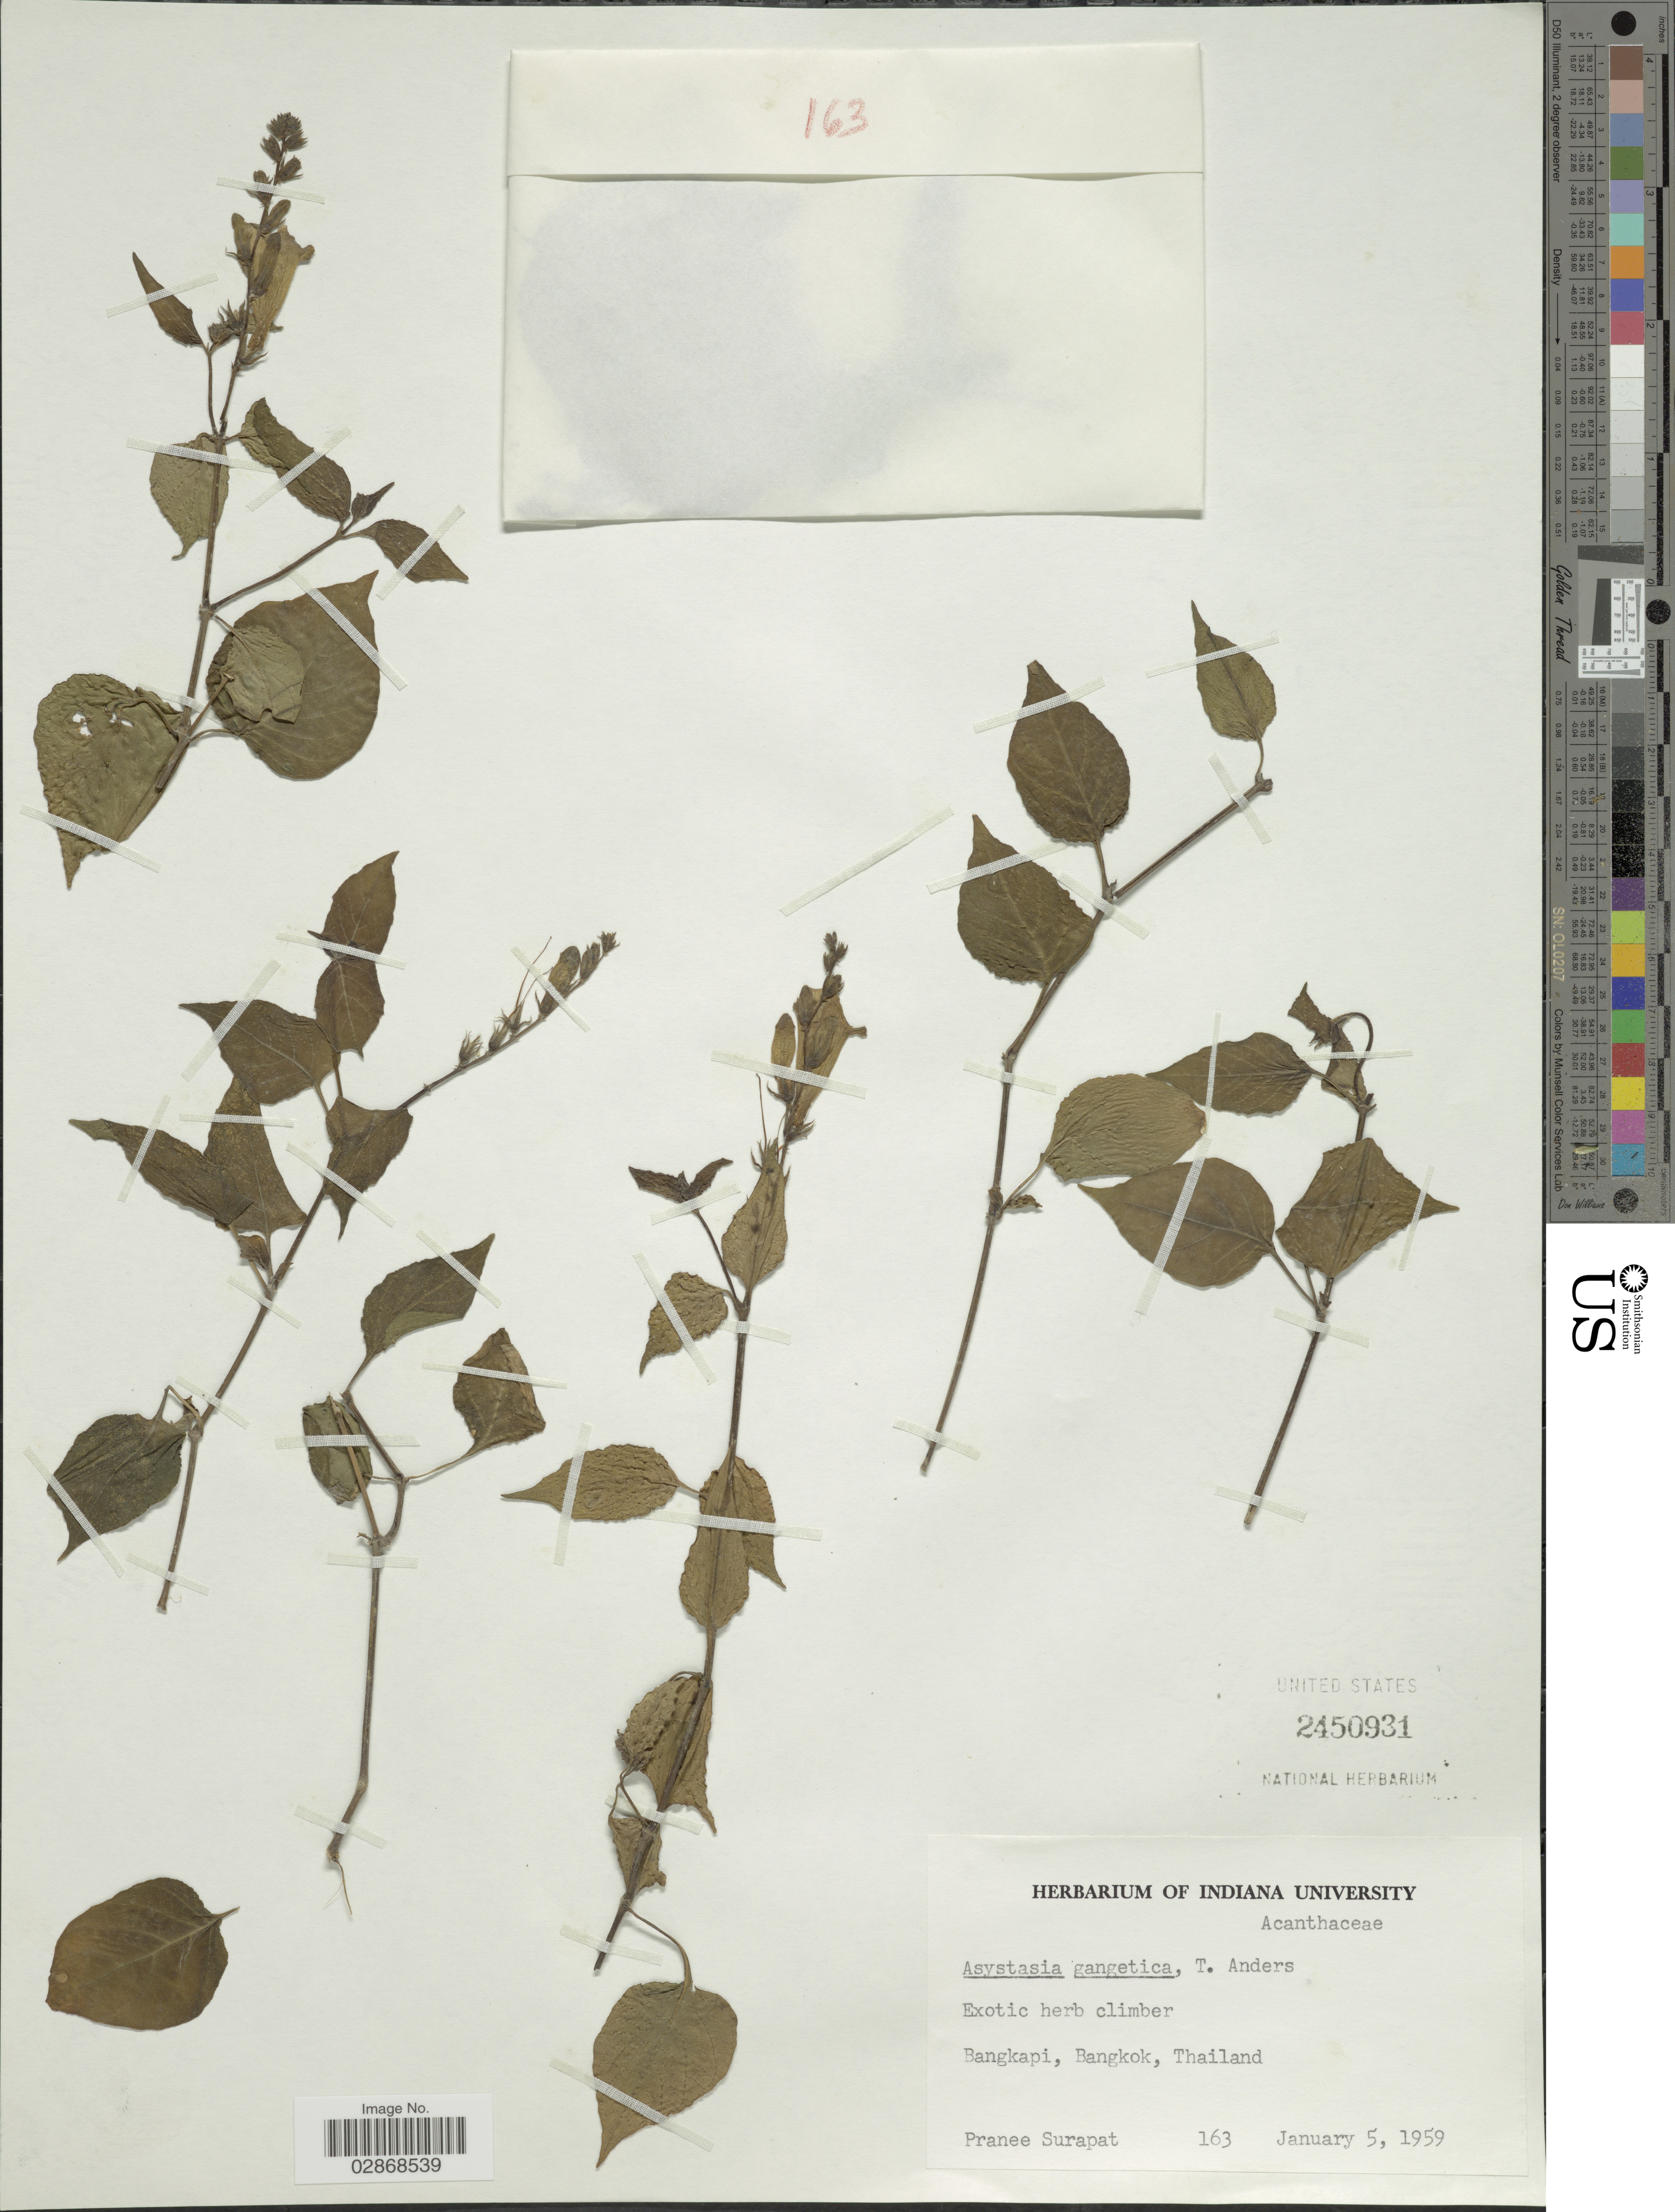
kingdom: Plantae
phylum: Tracheophyta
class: Magnoliopsida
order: Lamiales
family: Acanthaceae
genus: Asystasia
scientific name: Asystasia gangetica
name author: (L.) T. Anderson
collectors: P. Surapat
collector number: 163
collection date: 1959-01-05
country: Thailand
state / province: Bangkok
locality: Bangkapi.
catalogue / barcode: US 2450931